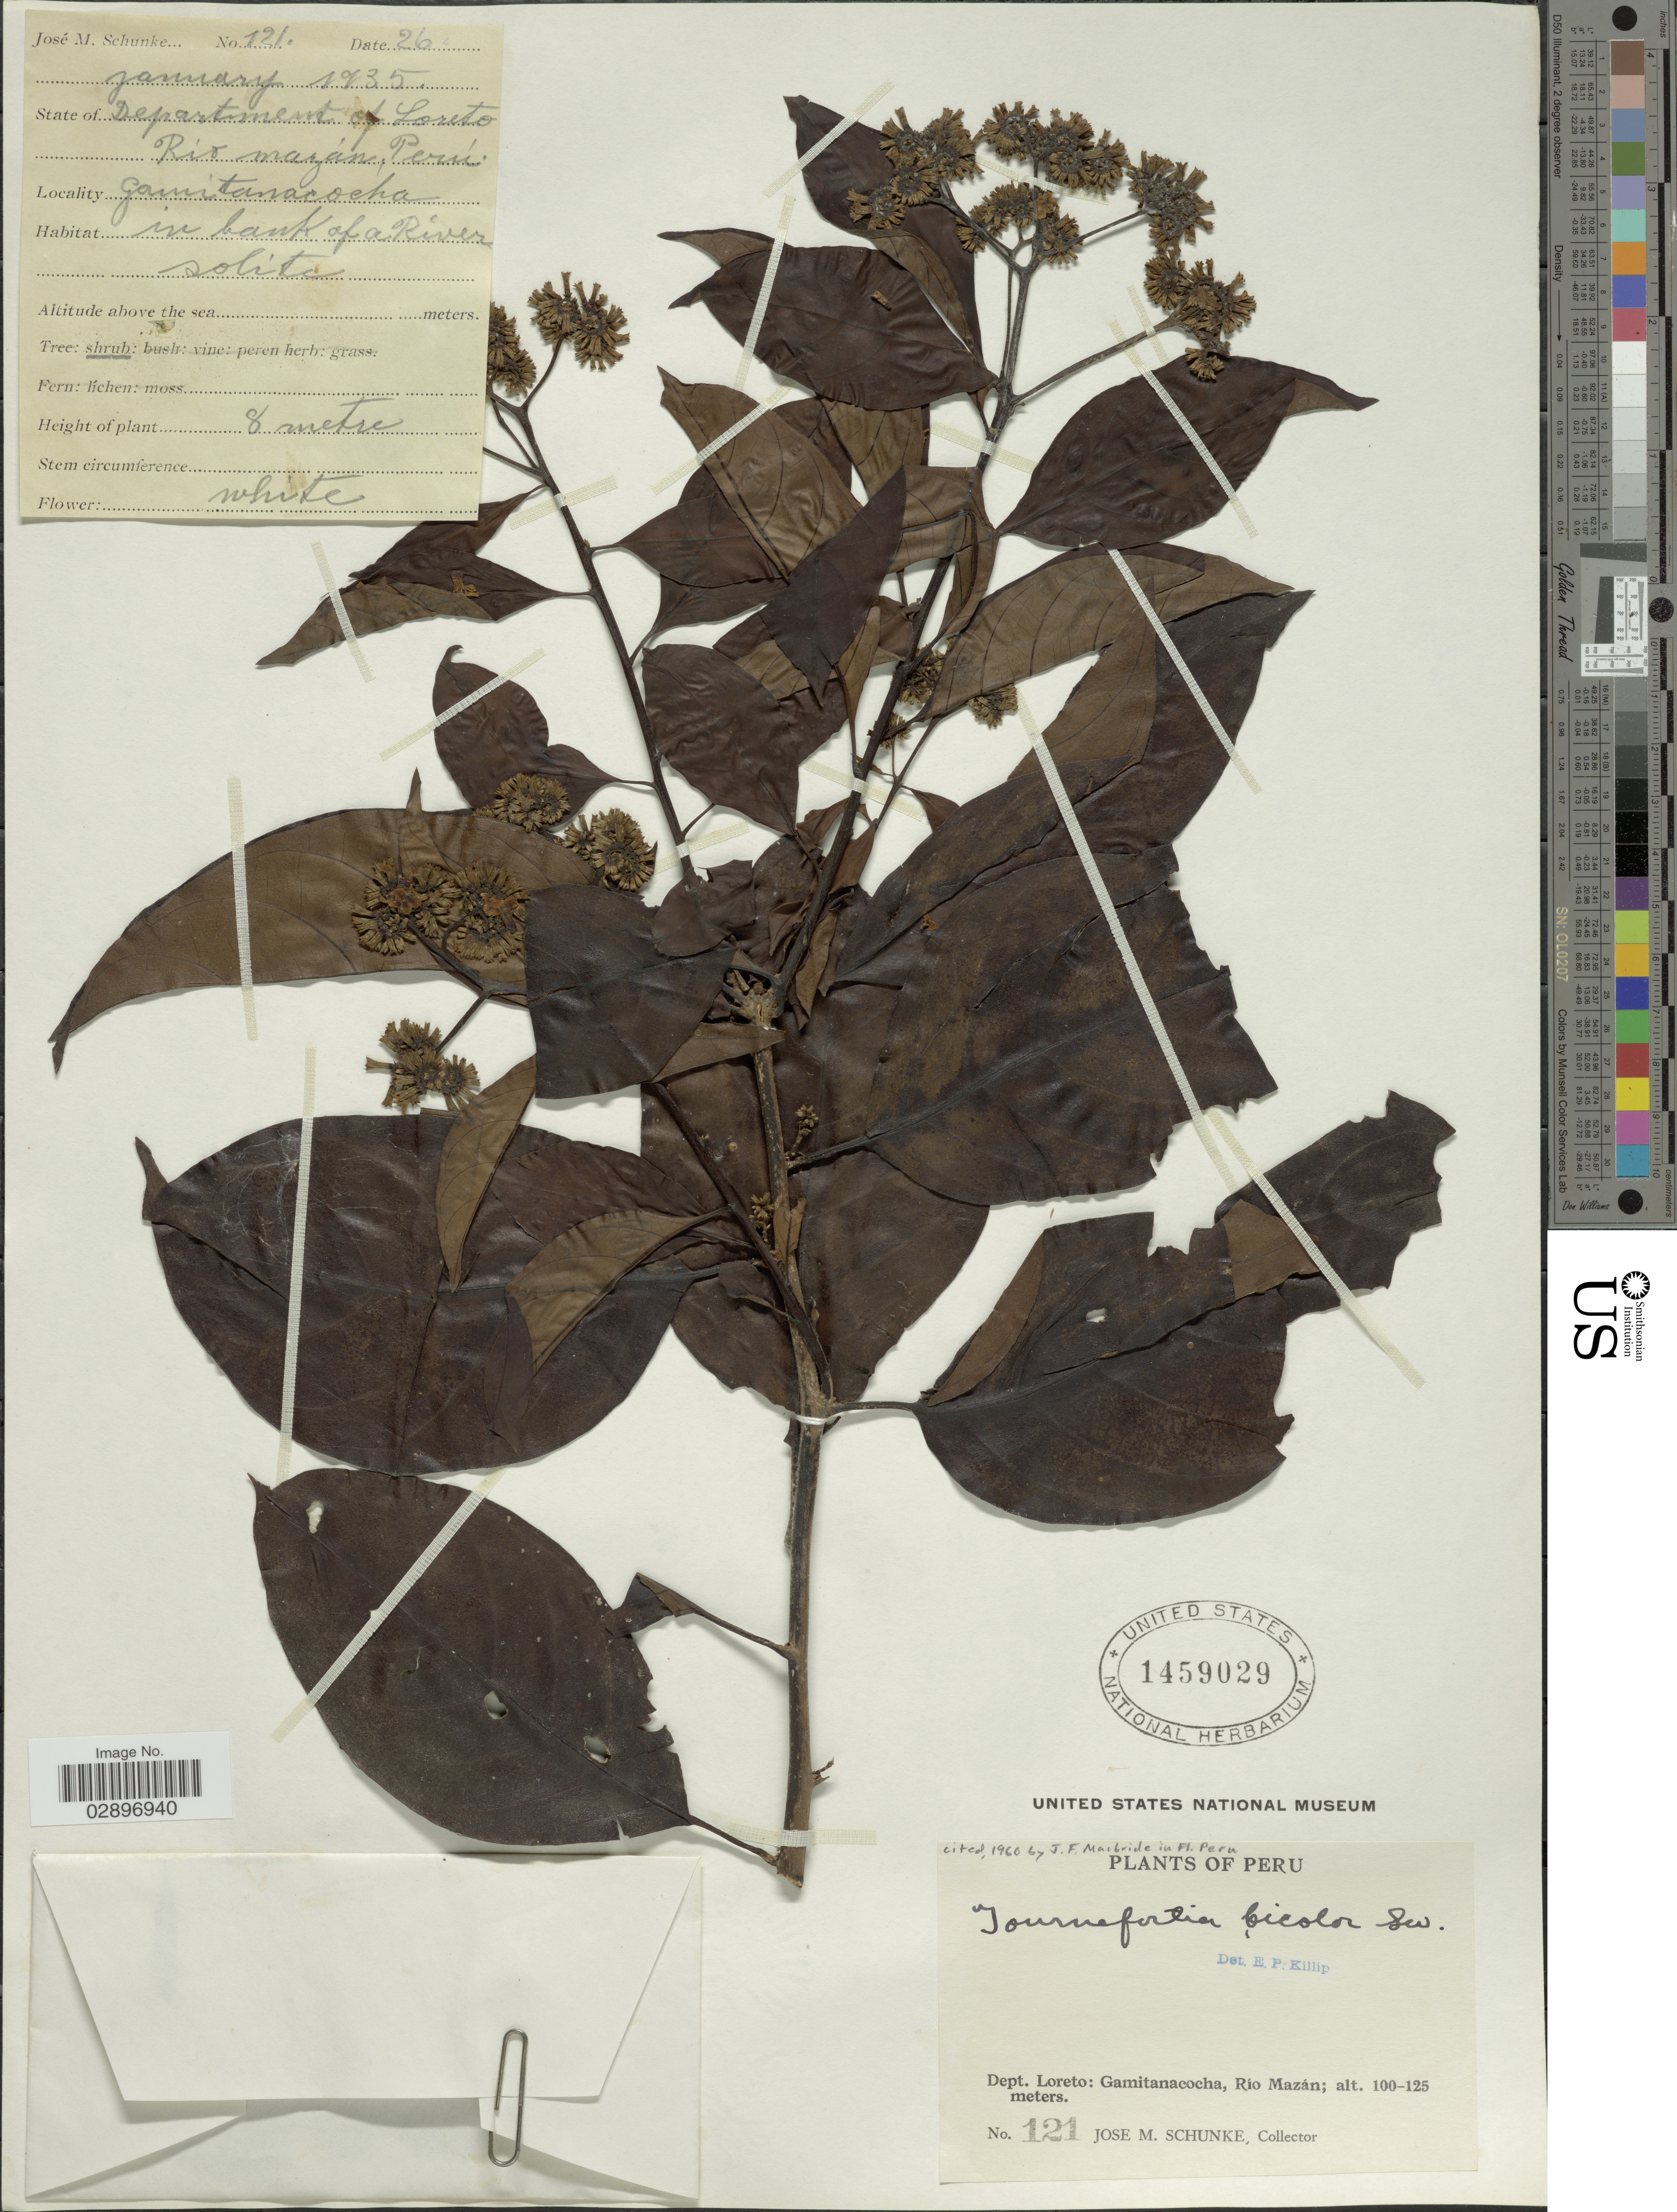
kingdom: Plantae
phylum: Tracheophyta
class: Magnoliopsida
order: Boraginales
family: Heliotropiaceae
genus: Tournefortia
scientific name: Tournefortia bicolor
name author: Sw.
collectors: J. Schunke Vigo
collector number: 121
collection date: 1935-01-26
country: Peru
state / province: Loreto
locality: Dept. Loreto: Gamitanacocha, Rio Mazán.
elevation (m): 100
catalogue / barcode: US 1459029